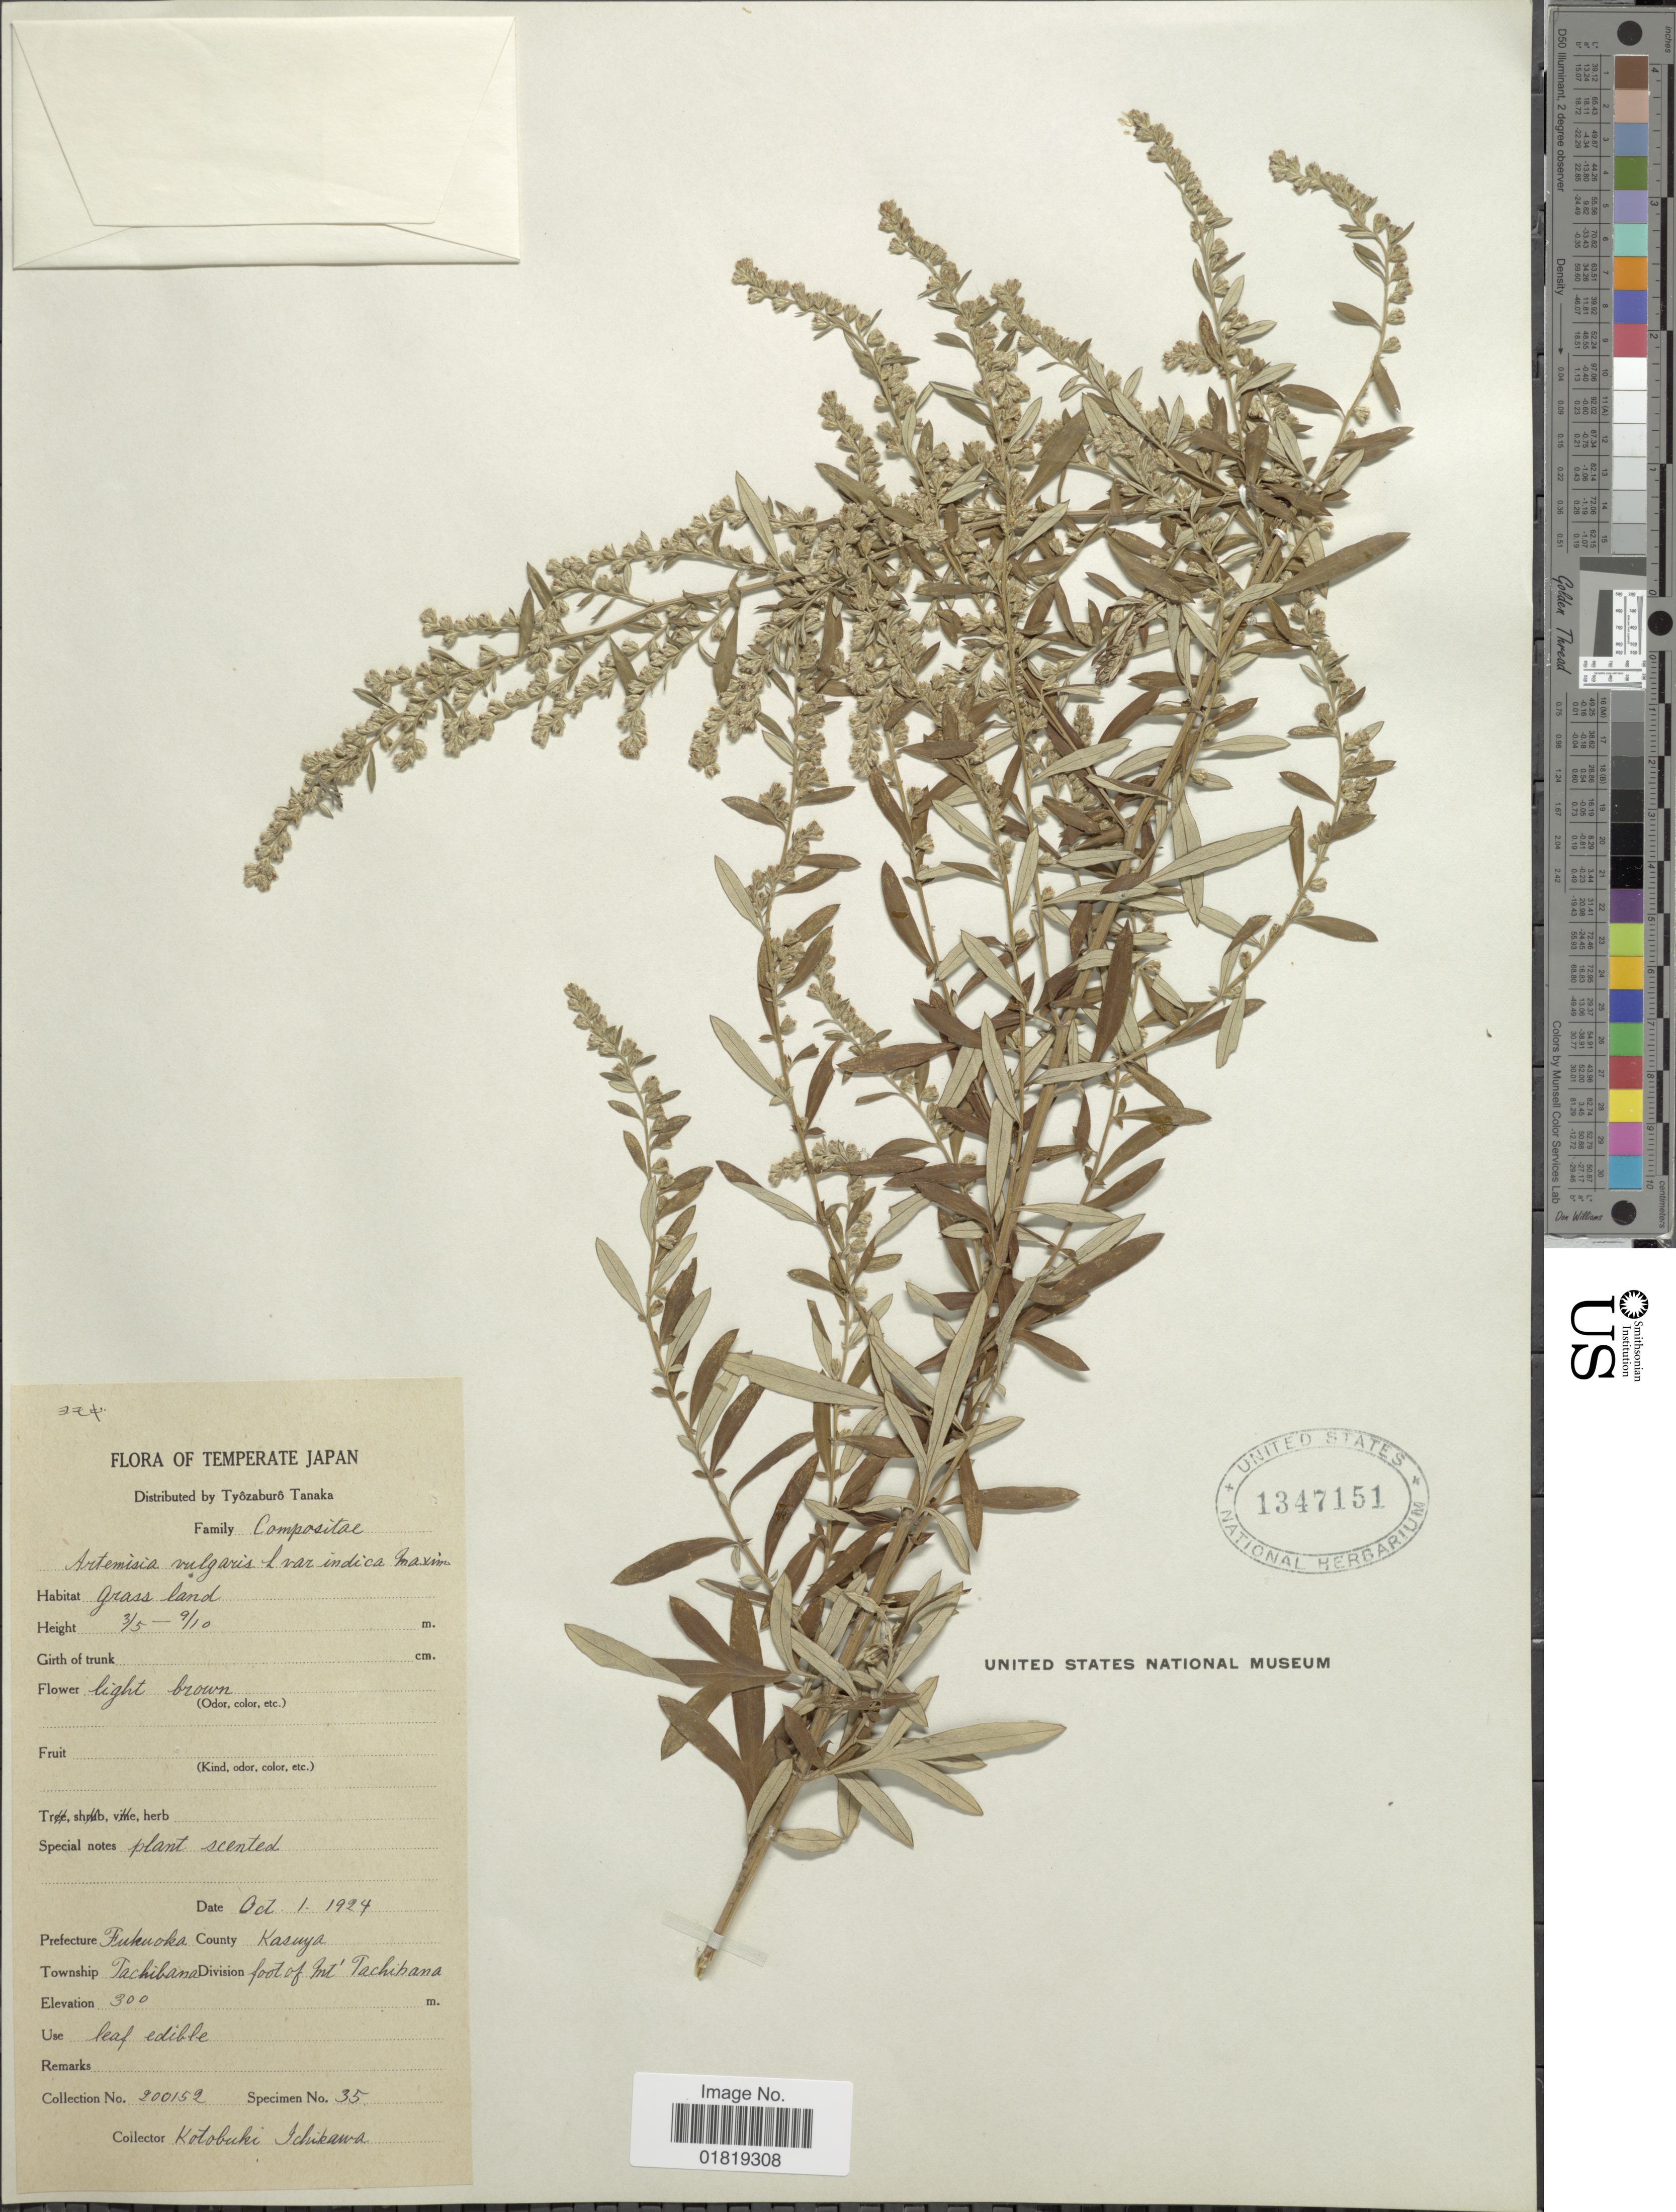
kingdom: Plantae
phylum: Tracheophyta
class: Magnoliopsida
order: Asterales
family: Asteraceae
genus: Artemisia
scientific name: Artemisia vulgaris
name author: L.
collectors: K. Ichikawa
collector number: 200152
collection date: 1924-10-01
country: Japan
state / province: Hukuoka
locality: Fukuoka, County Kasuya, Tachibana, foot of Mt'Tachibana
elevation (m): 300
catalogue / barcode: US 1347151